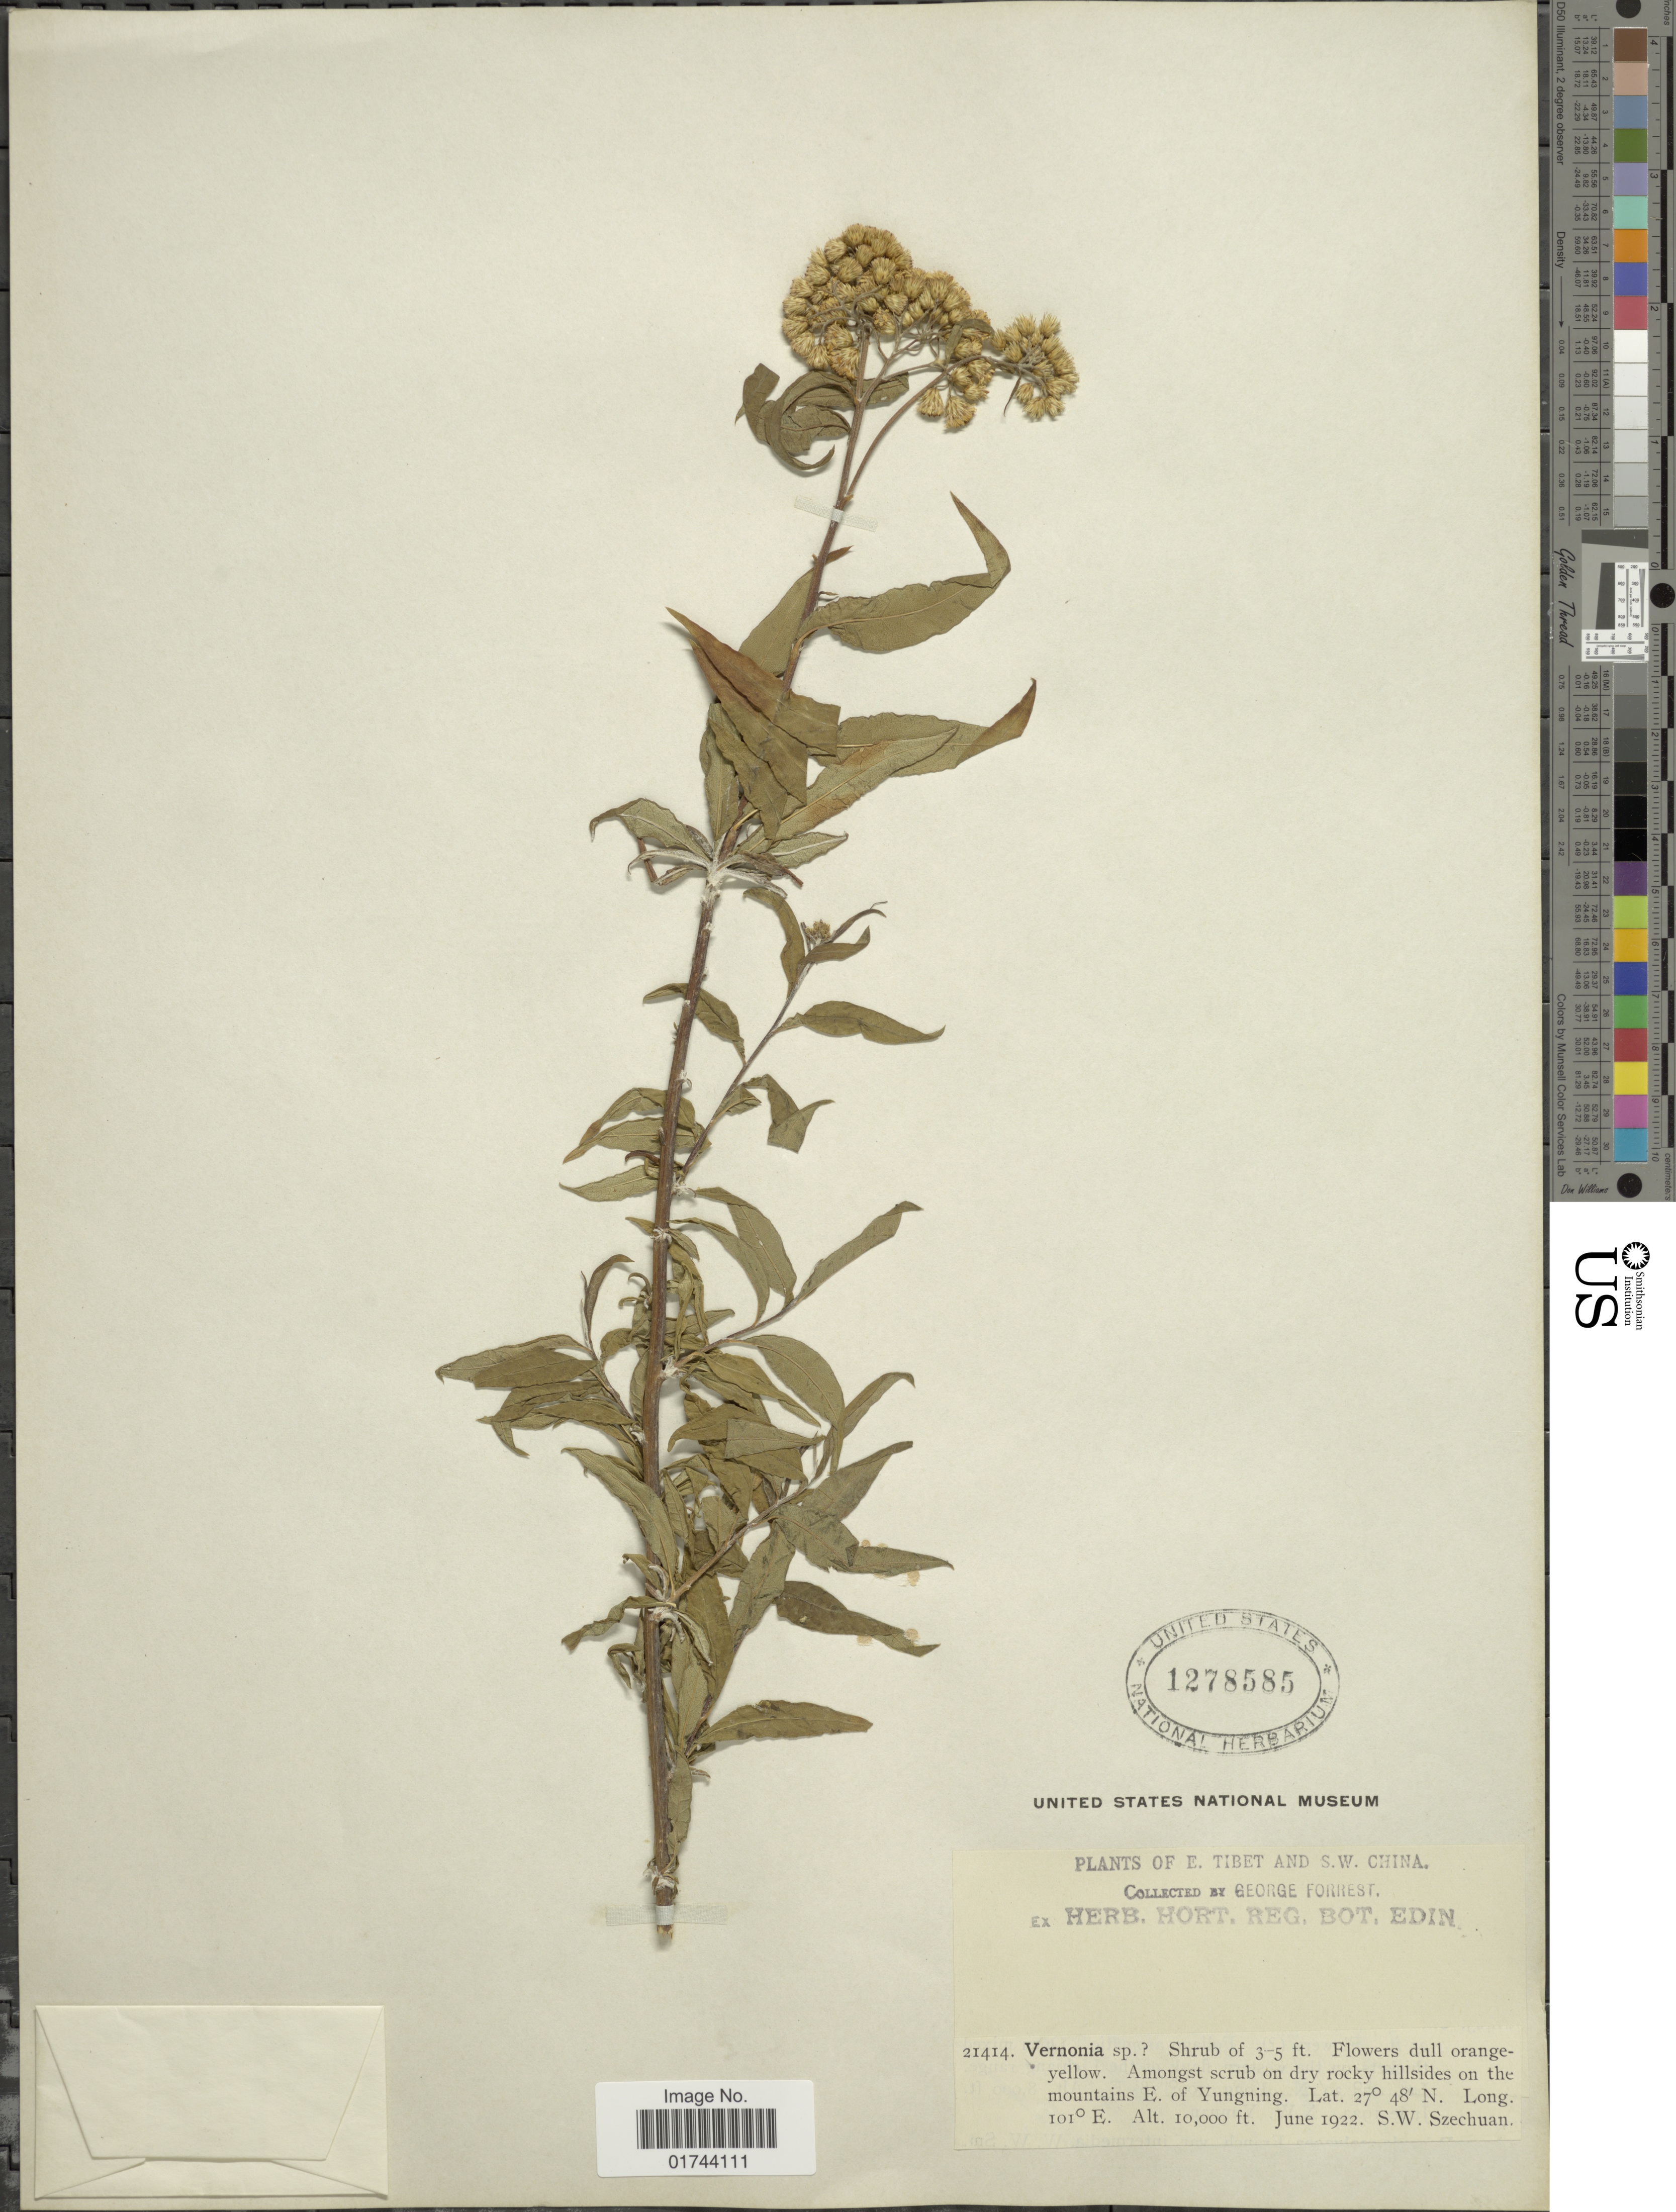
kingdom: Plantae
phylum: Tracheophyta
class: Magnoliopsida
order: Asterales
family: Asteraceae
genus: Inula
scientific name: Inula rubricaulis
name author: Benth. & Hook. f.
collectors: S. Szechuan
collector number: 21414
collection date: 1922-06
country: China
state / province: Xizang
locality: E. Tibet and S. W, China, E of Yungning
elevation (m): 3048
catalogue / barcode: US 1278585